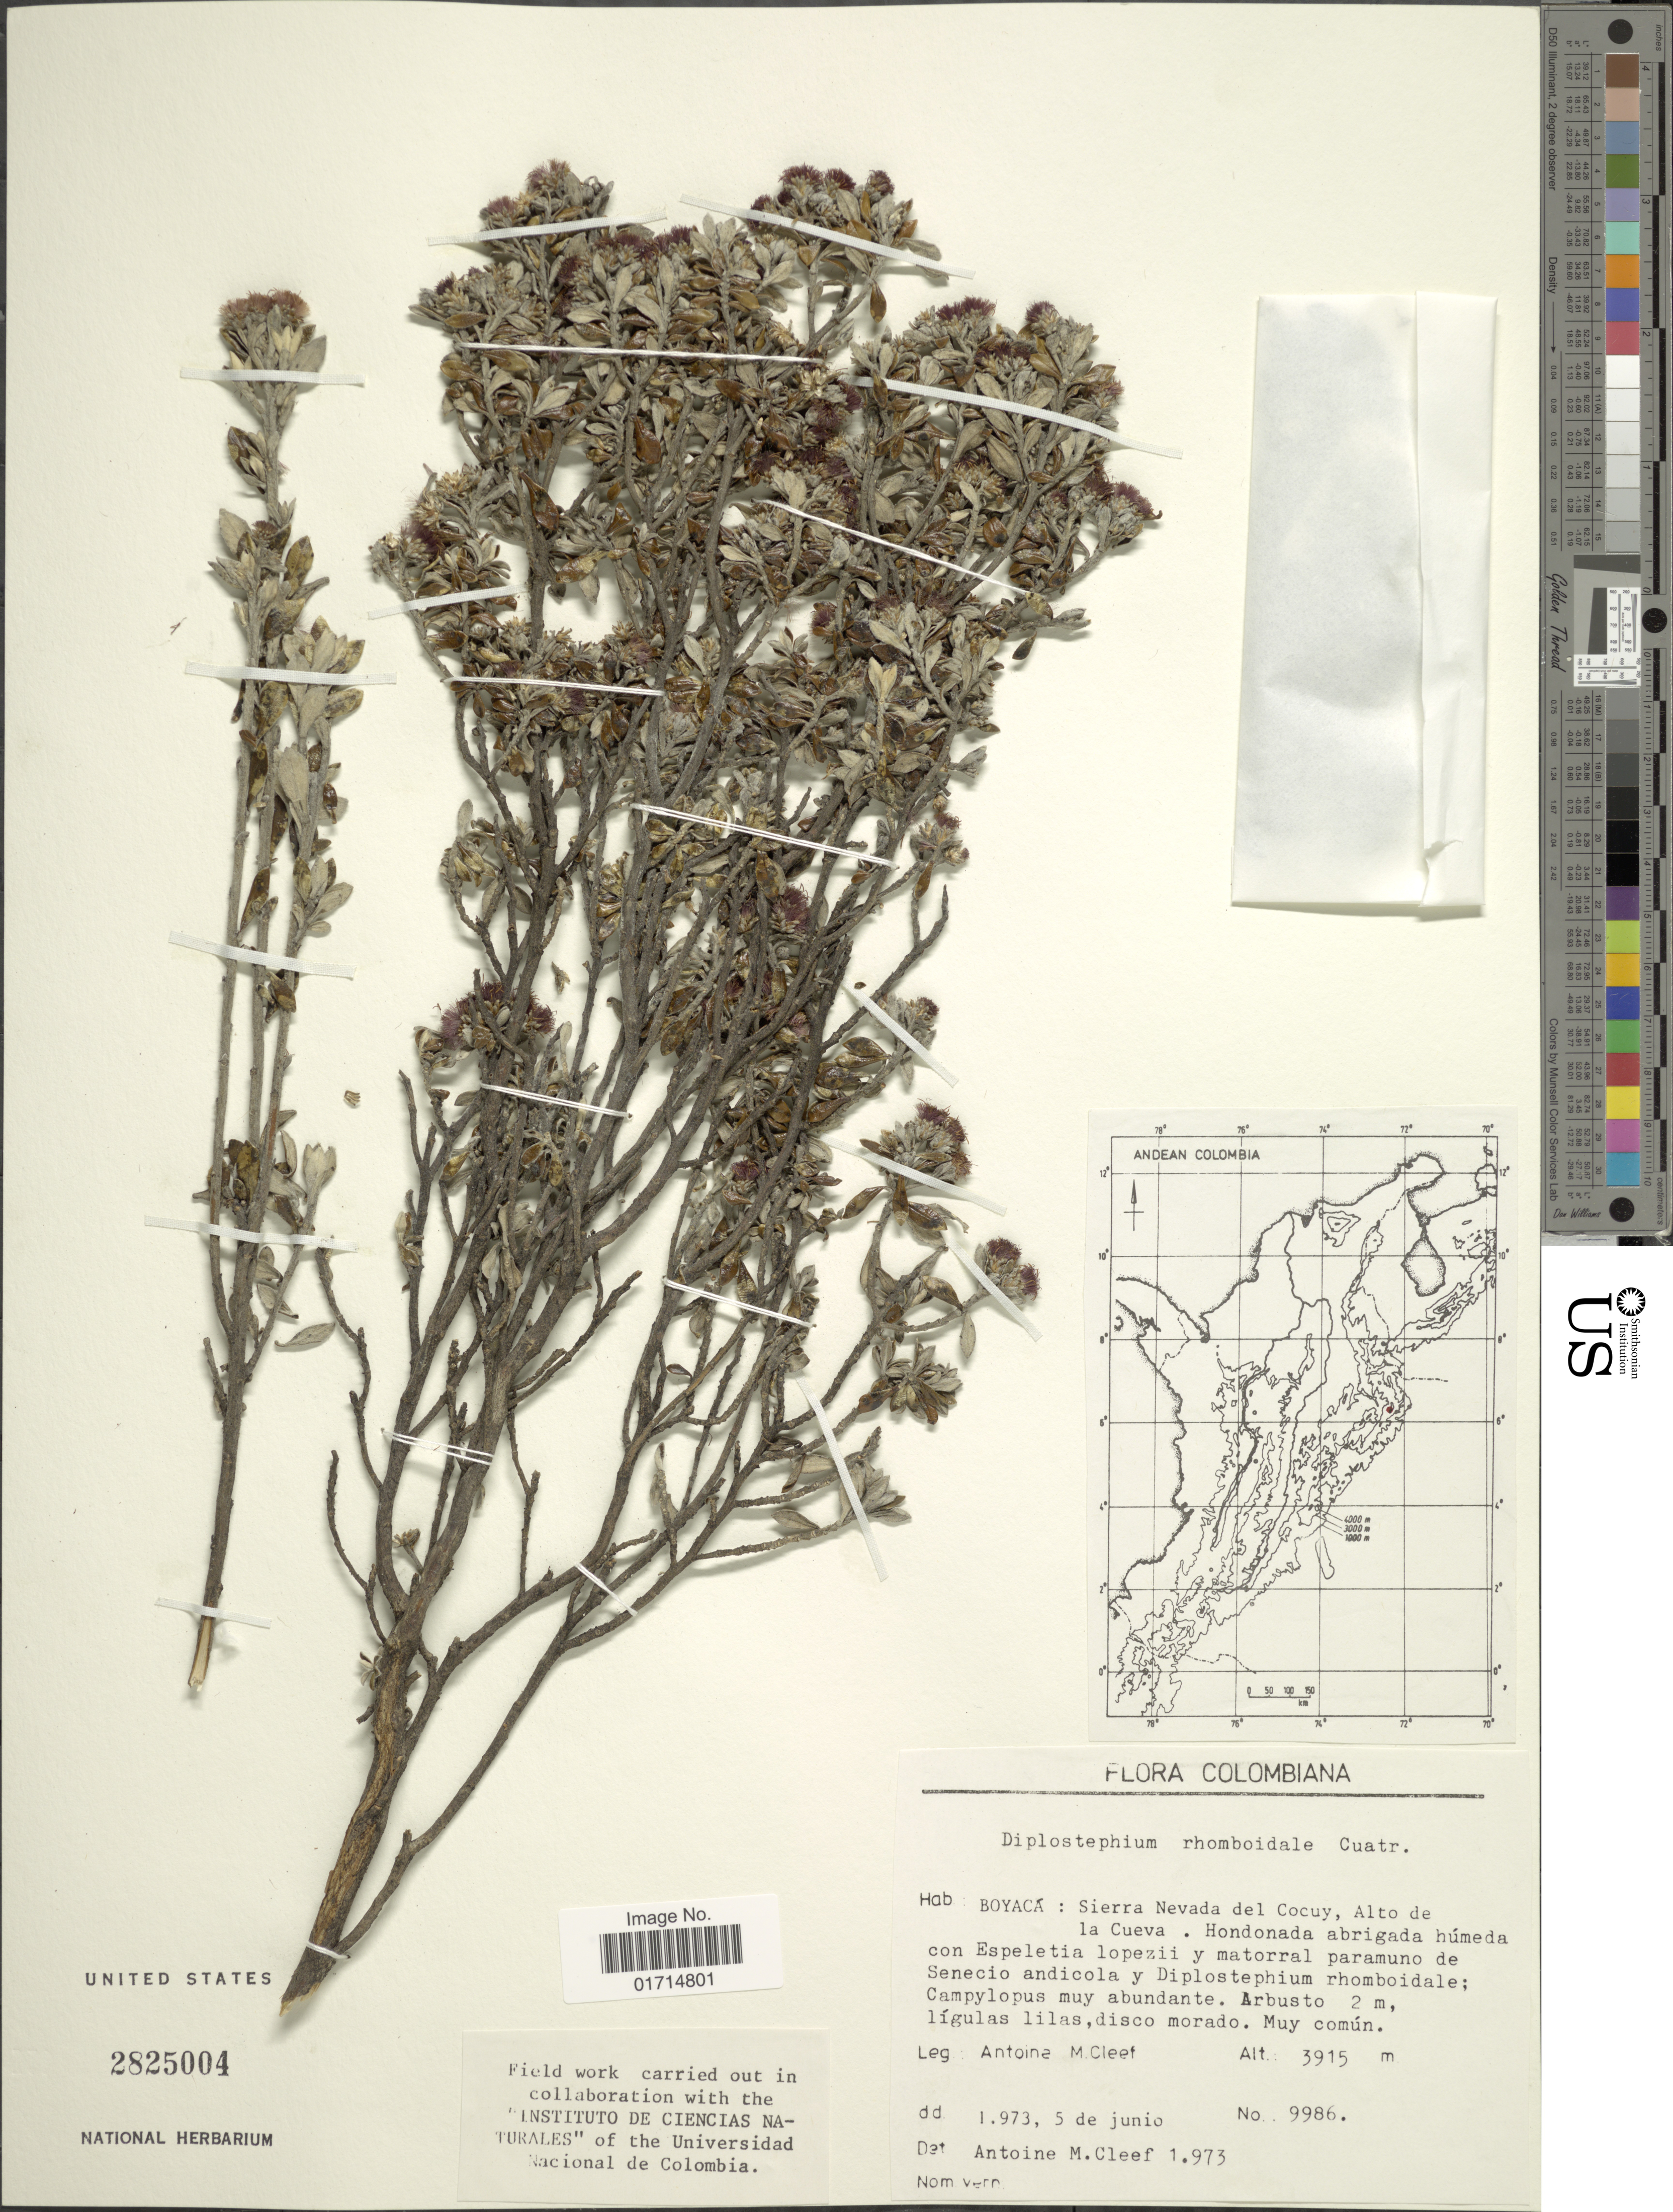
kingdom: Plantae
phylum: Tracheophyta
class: Magnoliopsida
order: Asterales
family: Asteraceae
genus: Diplostephium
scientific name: Diplostephium rhomboidale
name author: Cuatrec.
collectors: A. M. Cleef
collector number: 9986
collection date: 1973-06-05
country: Colombia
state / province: Boyacá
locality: Colombiana. Boyacá: Sierra Nevada del Cocuy, Alto de la Cueva.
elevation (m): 3915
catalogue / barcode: US 2825004